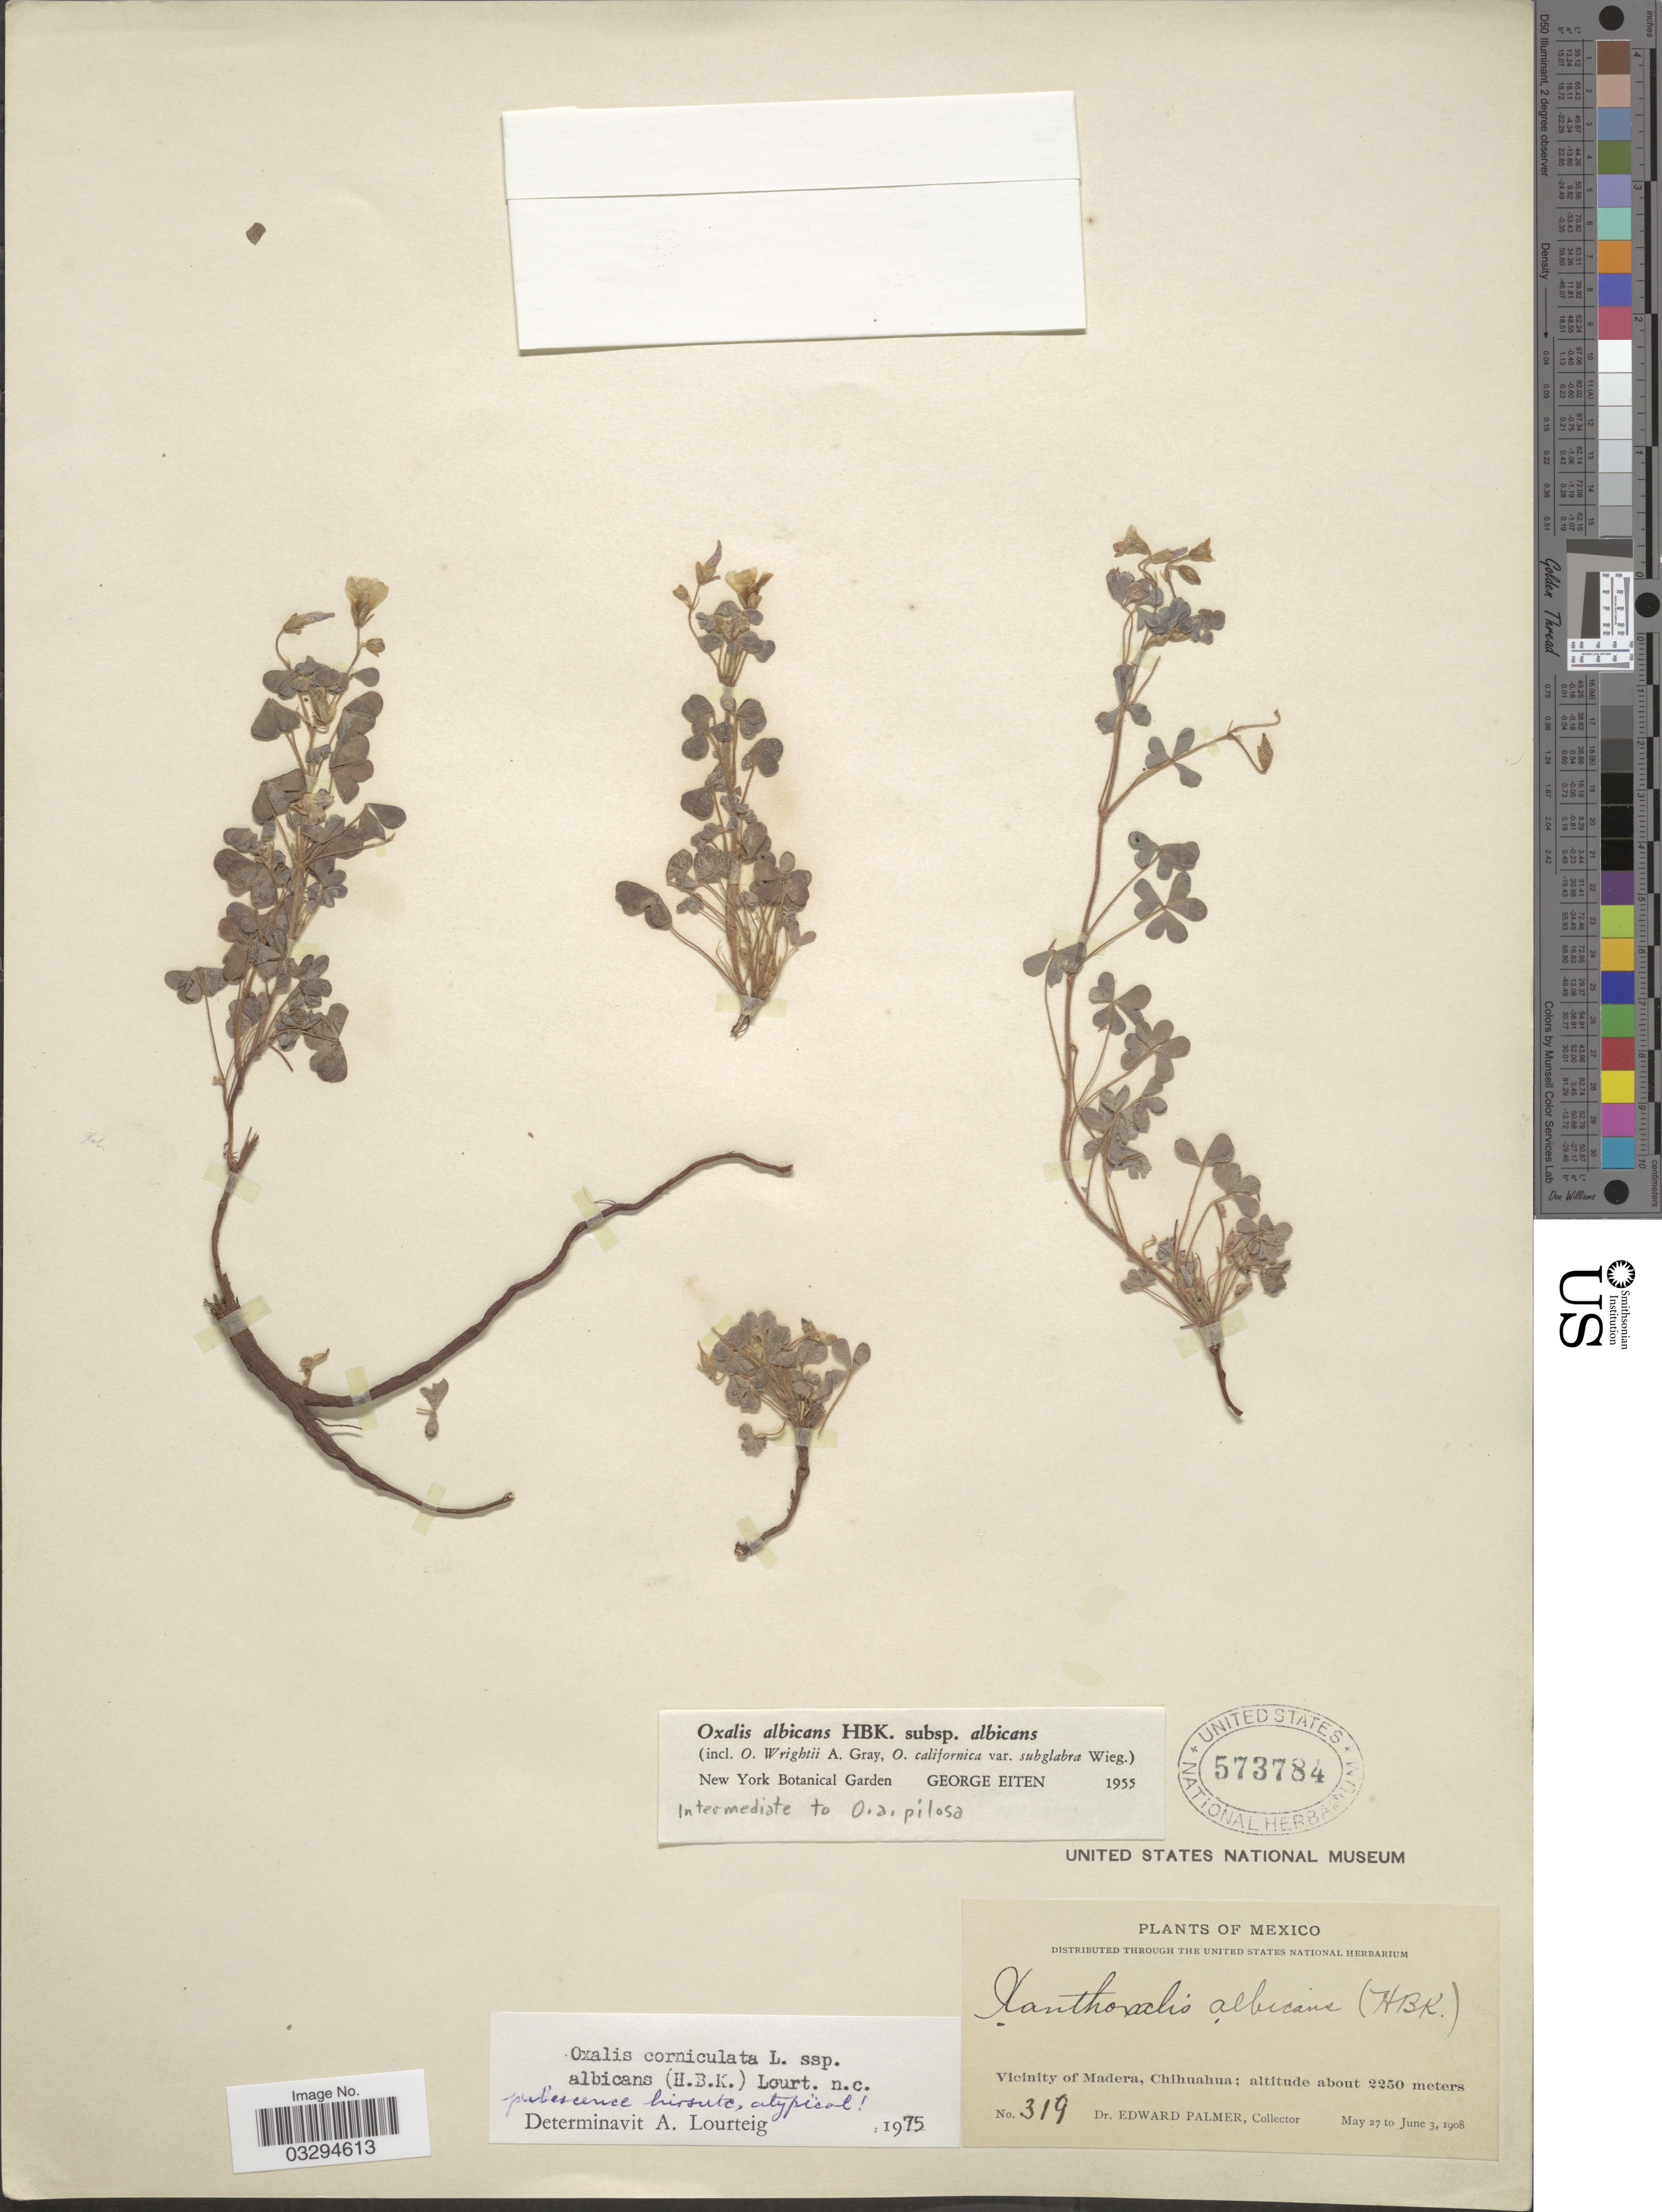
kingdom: Plantae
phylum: Tracheophyta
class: Magnoliopsida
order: Oxalidales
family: Oxalidaceae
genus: Oxalis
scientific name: Oxalis corniculata subsp. albicans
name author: (Kunth) Lourteig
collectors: E. Palmer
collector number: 319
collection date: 1908-05-27/1908-06-03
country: Mexico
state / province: Chihuahua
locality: Vicinity of Madera.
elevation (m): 2250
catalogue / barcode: US 573784